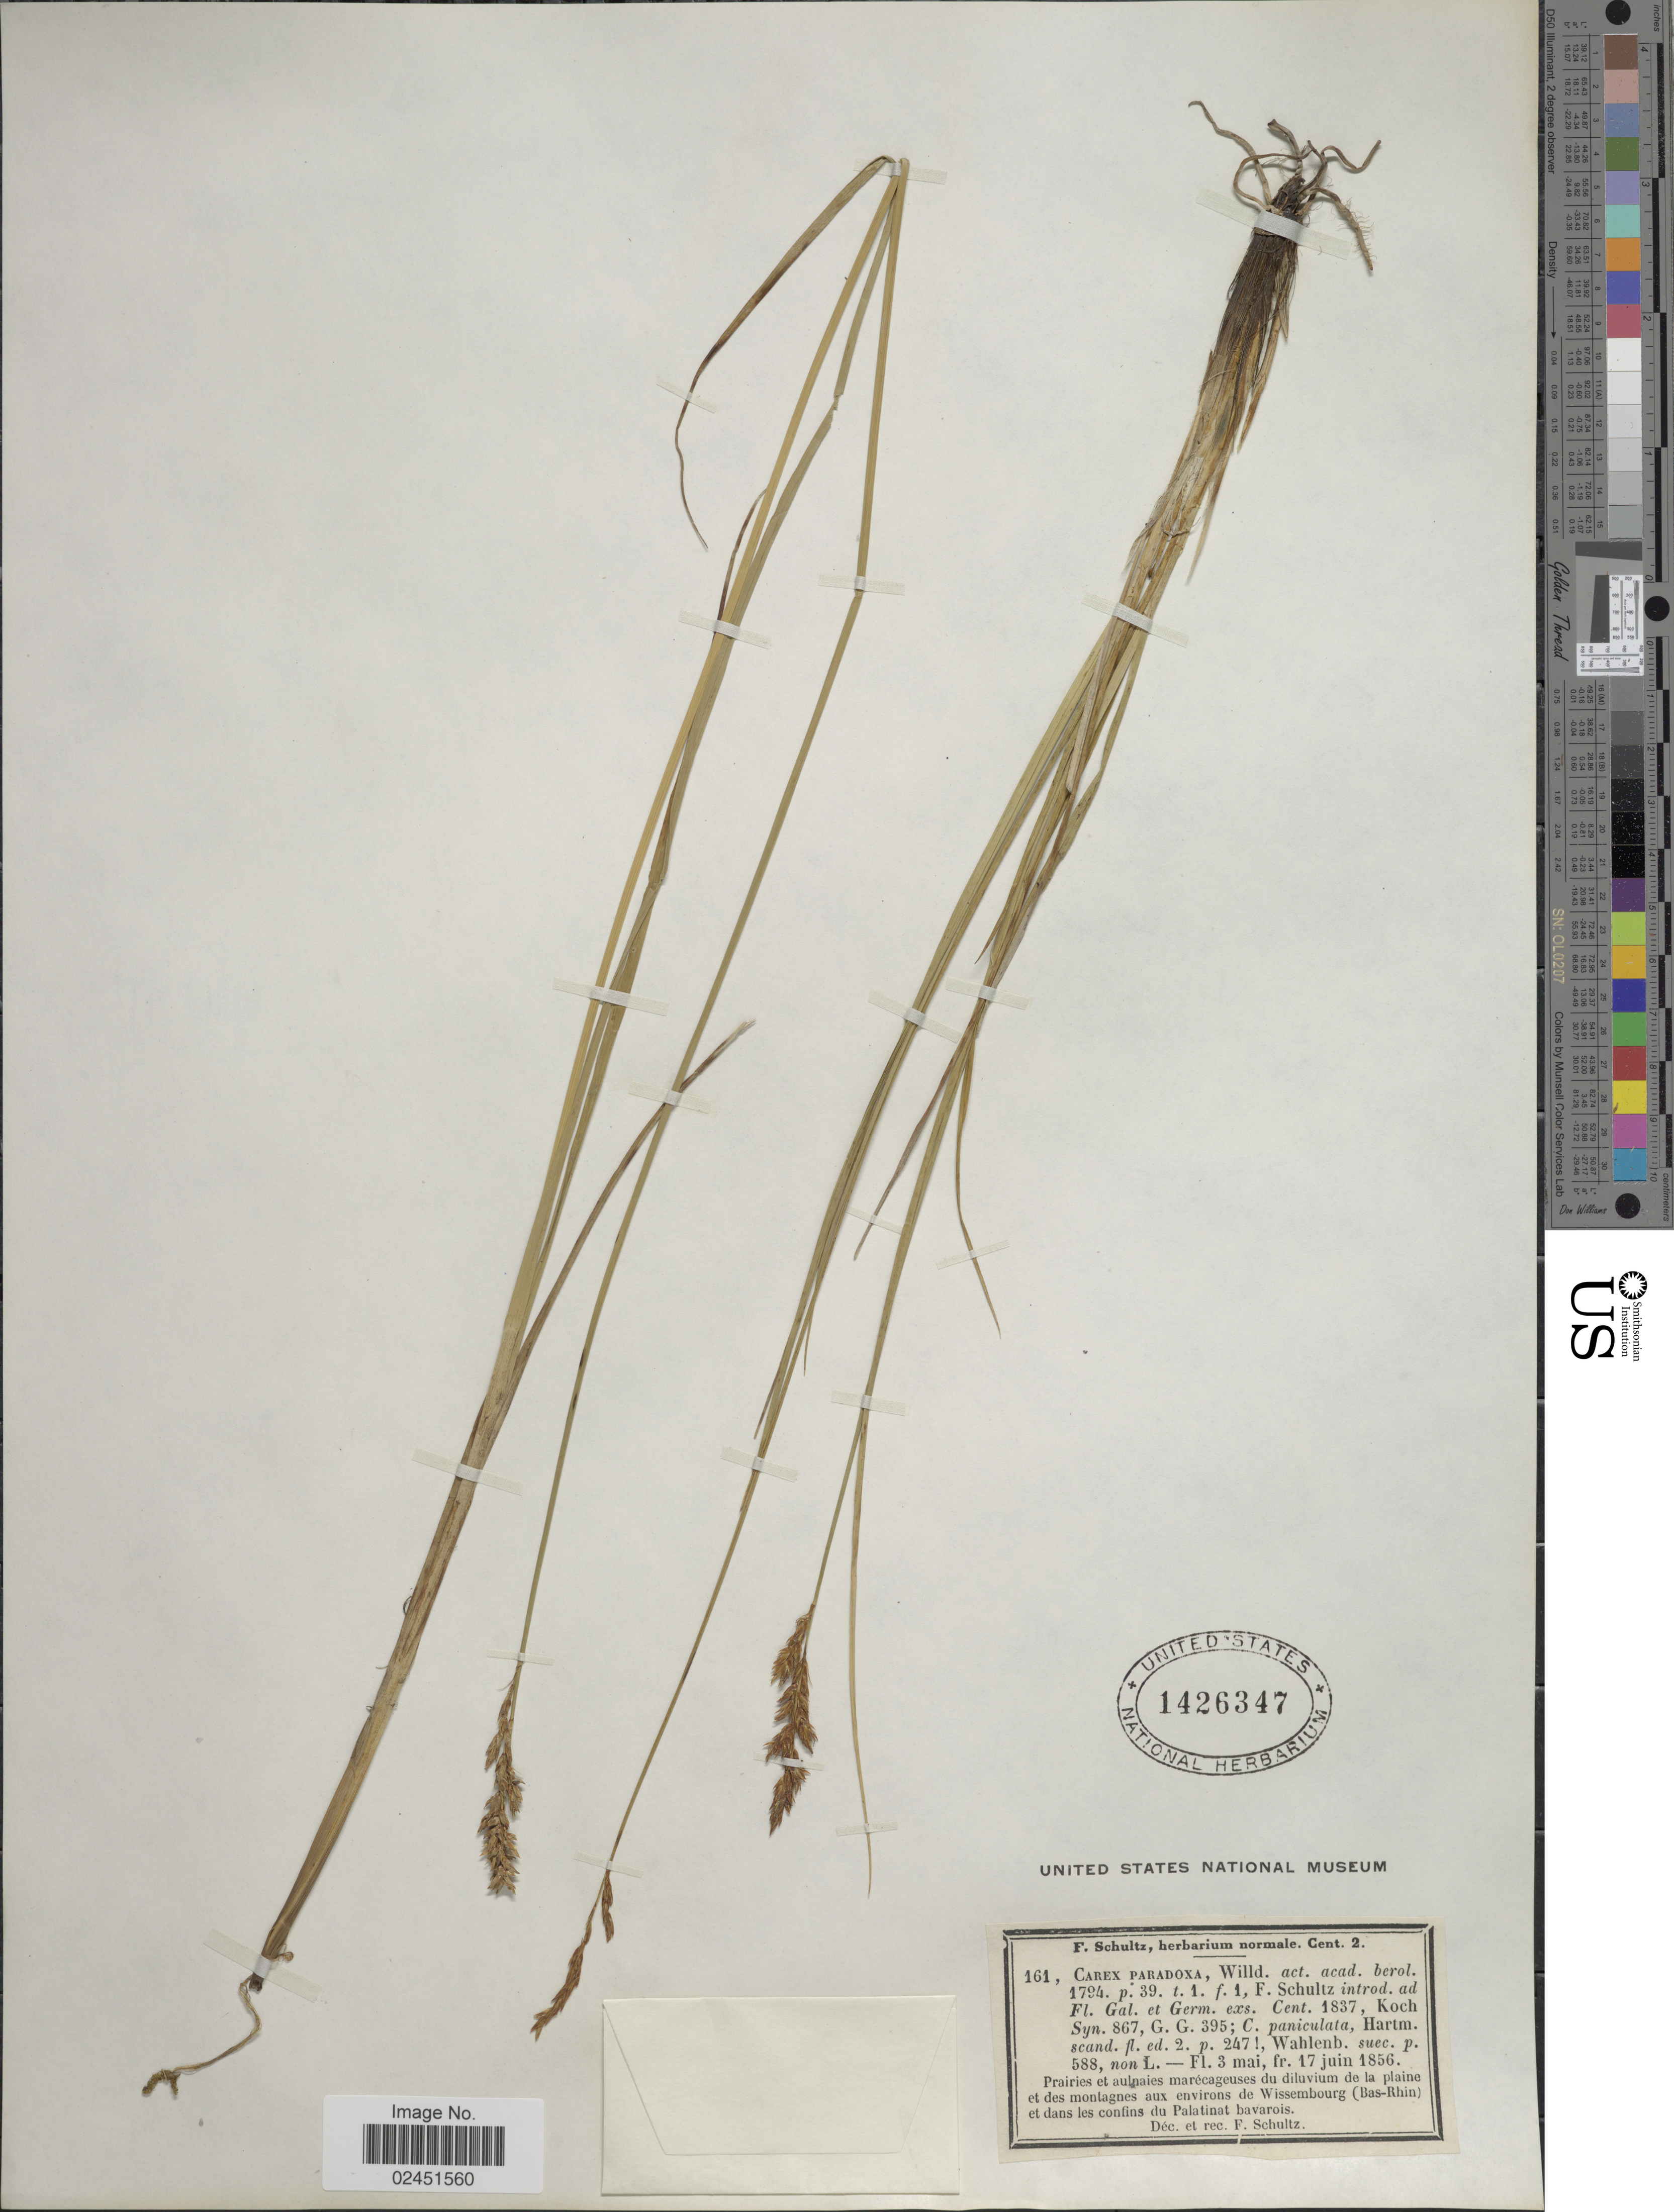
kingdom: Plantae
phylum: Tracheophyta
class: Liliopsida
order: Poales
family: Cyperaceae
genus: Carex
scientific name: Carex appropinquata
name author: Schumach.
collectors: F. Schultz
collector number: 161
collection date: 1856-05-03/1856-06-17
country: Germany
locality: Prairies et aulnaies marecageuses du diluvium de la plaine et des montagnes aux environs de Wissembourg (Bas- Rhin) et dans les confins du Palatinat bavarois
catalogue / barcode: US 1426347